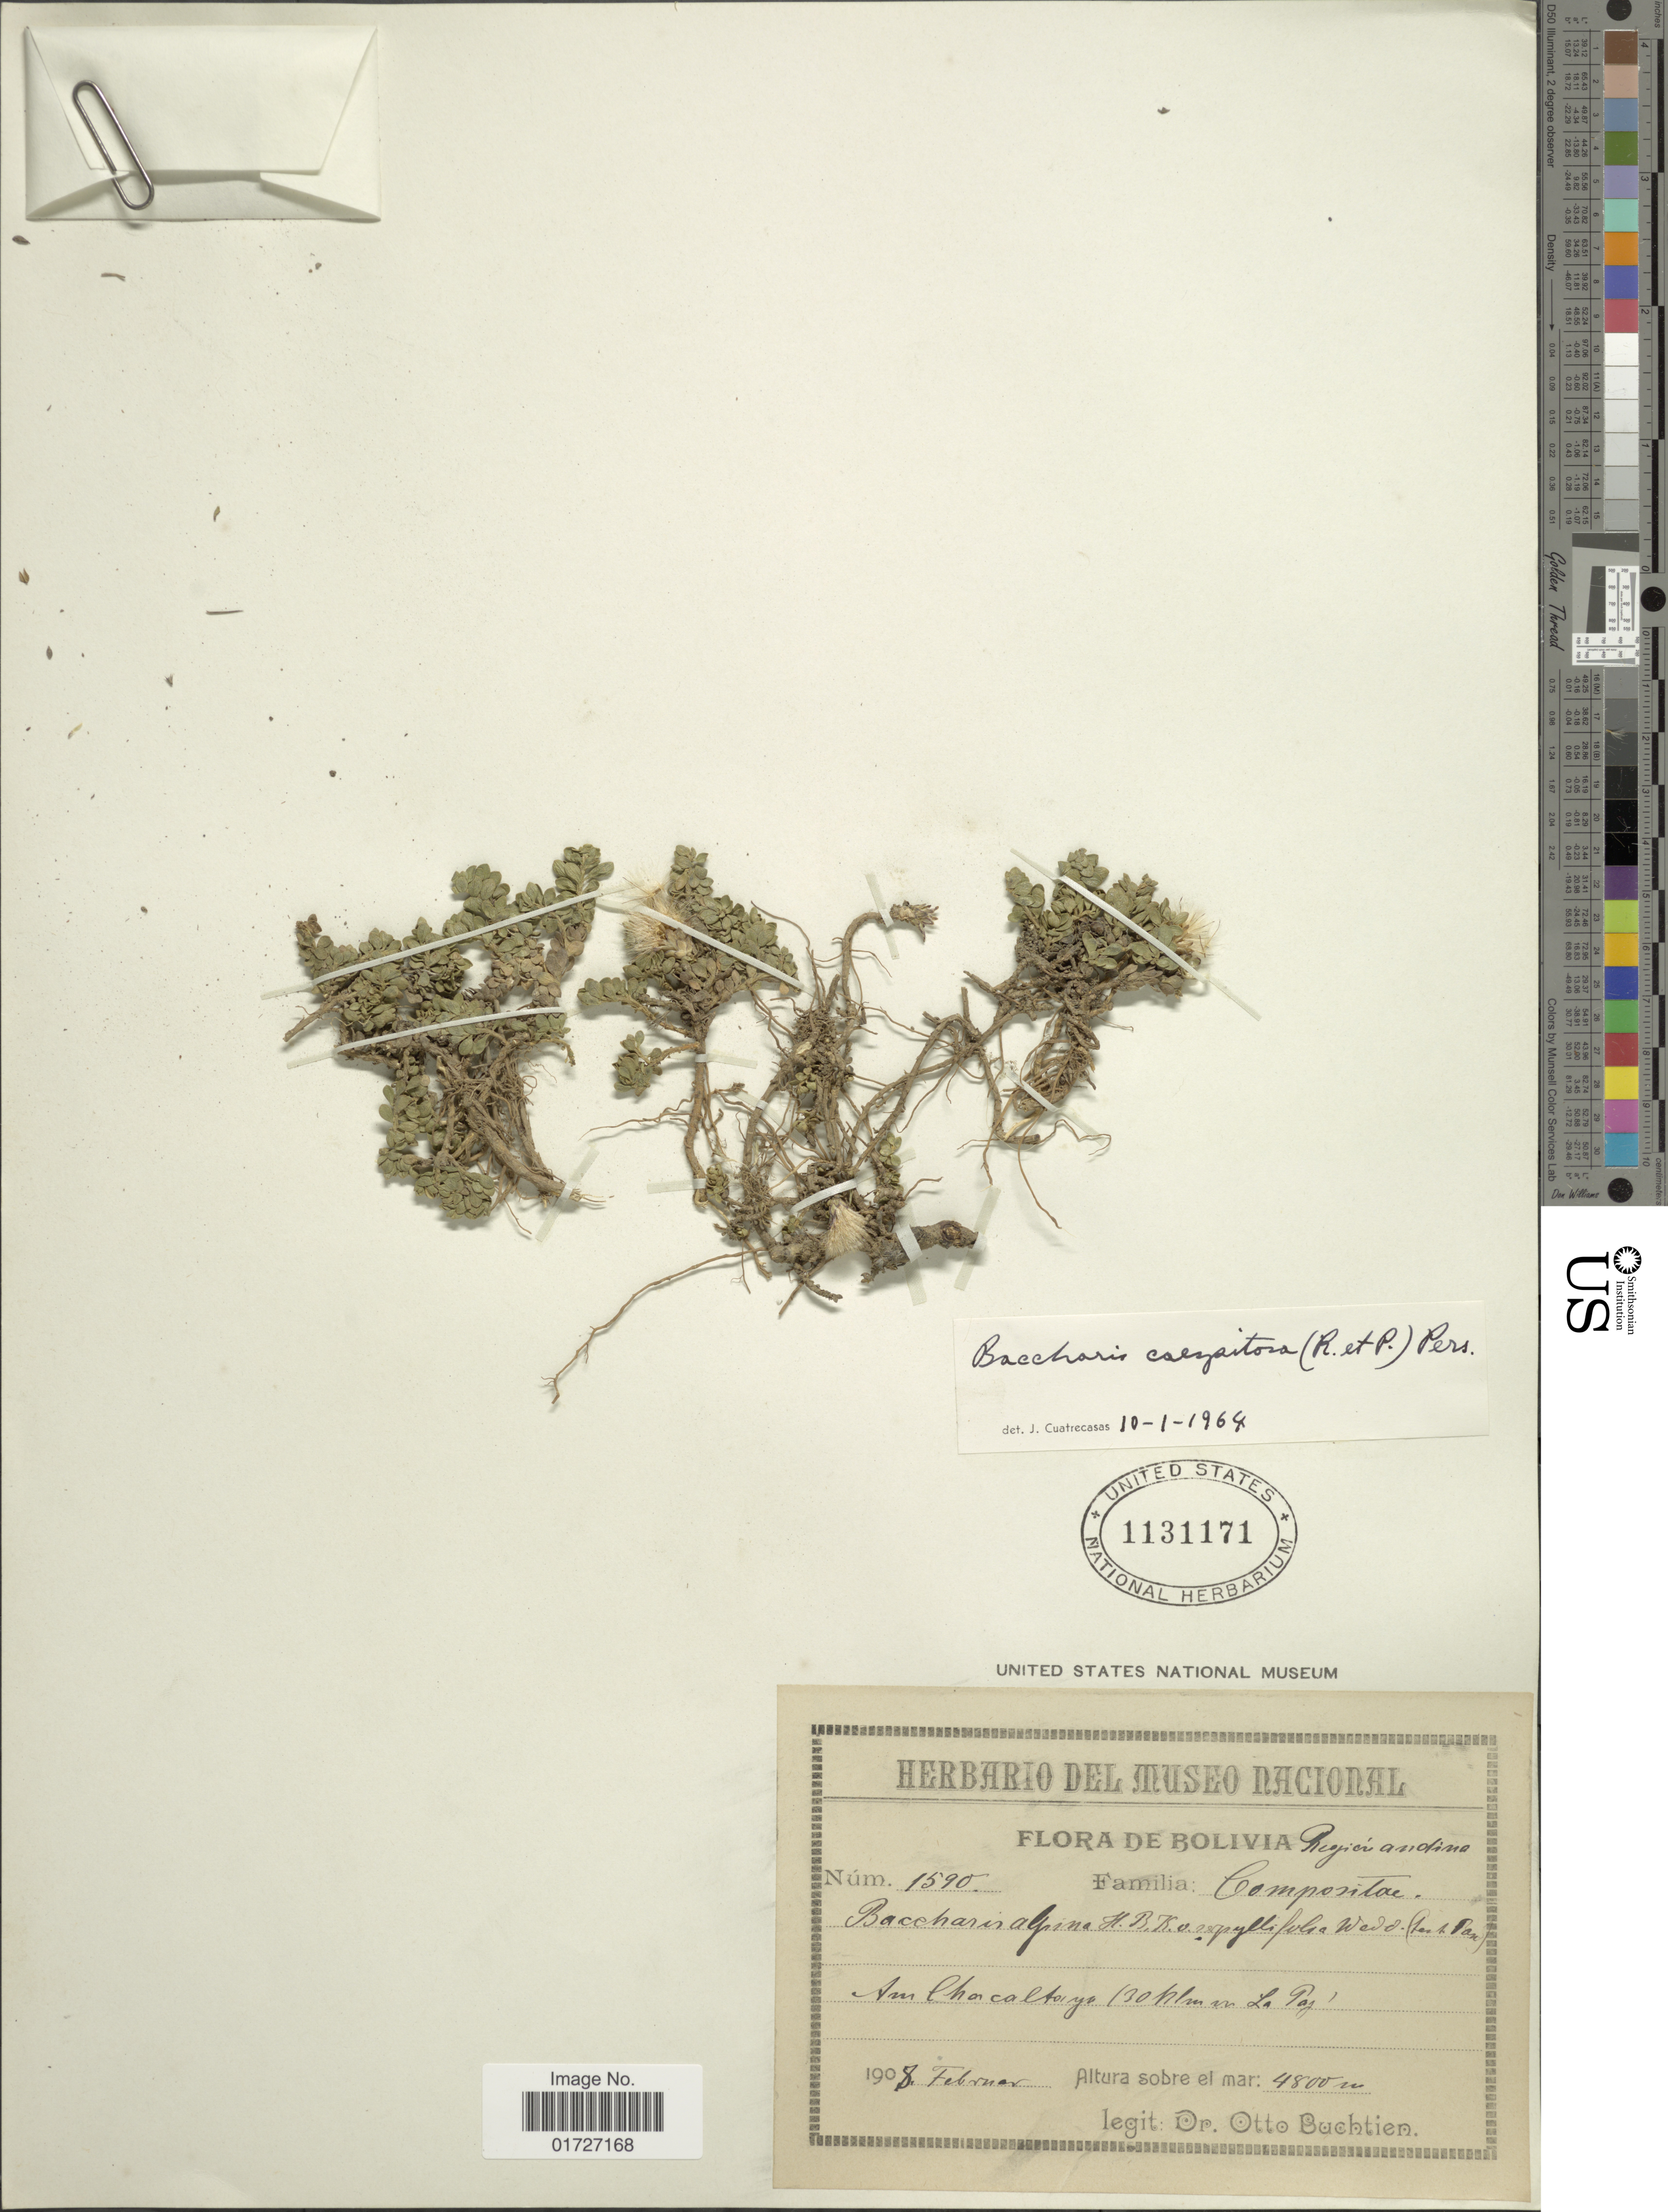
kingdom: Plantae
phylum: Tracheophyta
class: Magnoliopsida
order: Asterales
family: Asteraceae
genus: Baccharis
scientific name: Baccharis caespitosa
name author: (Ruiz & Pav.) Pers.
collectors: O. Buchtien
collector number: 1590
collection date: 1908-02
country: Bolivia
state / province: La Paz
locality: Am Chacaltoya (30 klm w La Paz)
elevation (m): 4800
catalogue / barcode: US 1131171